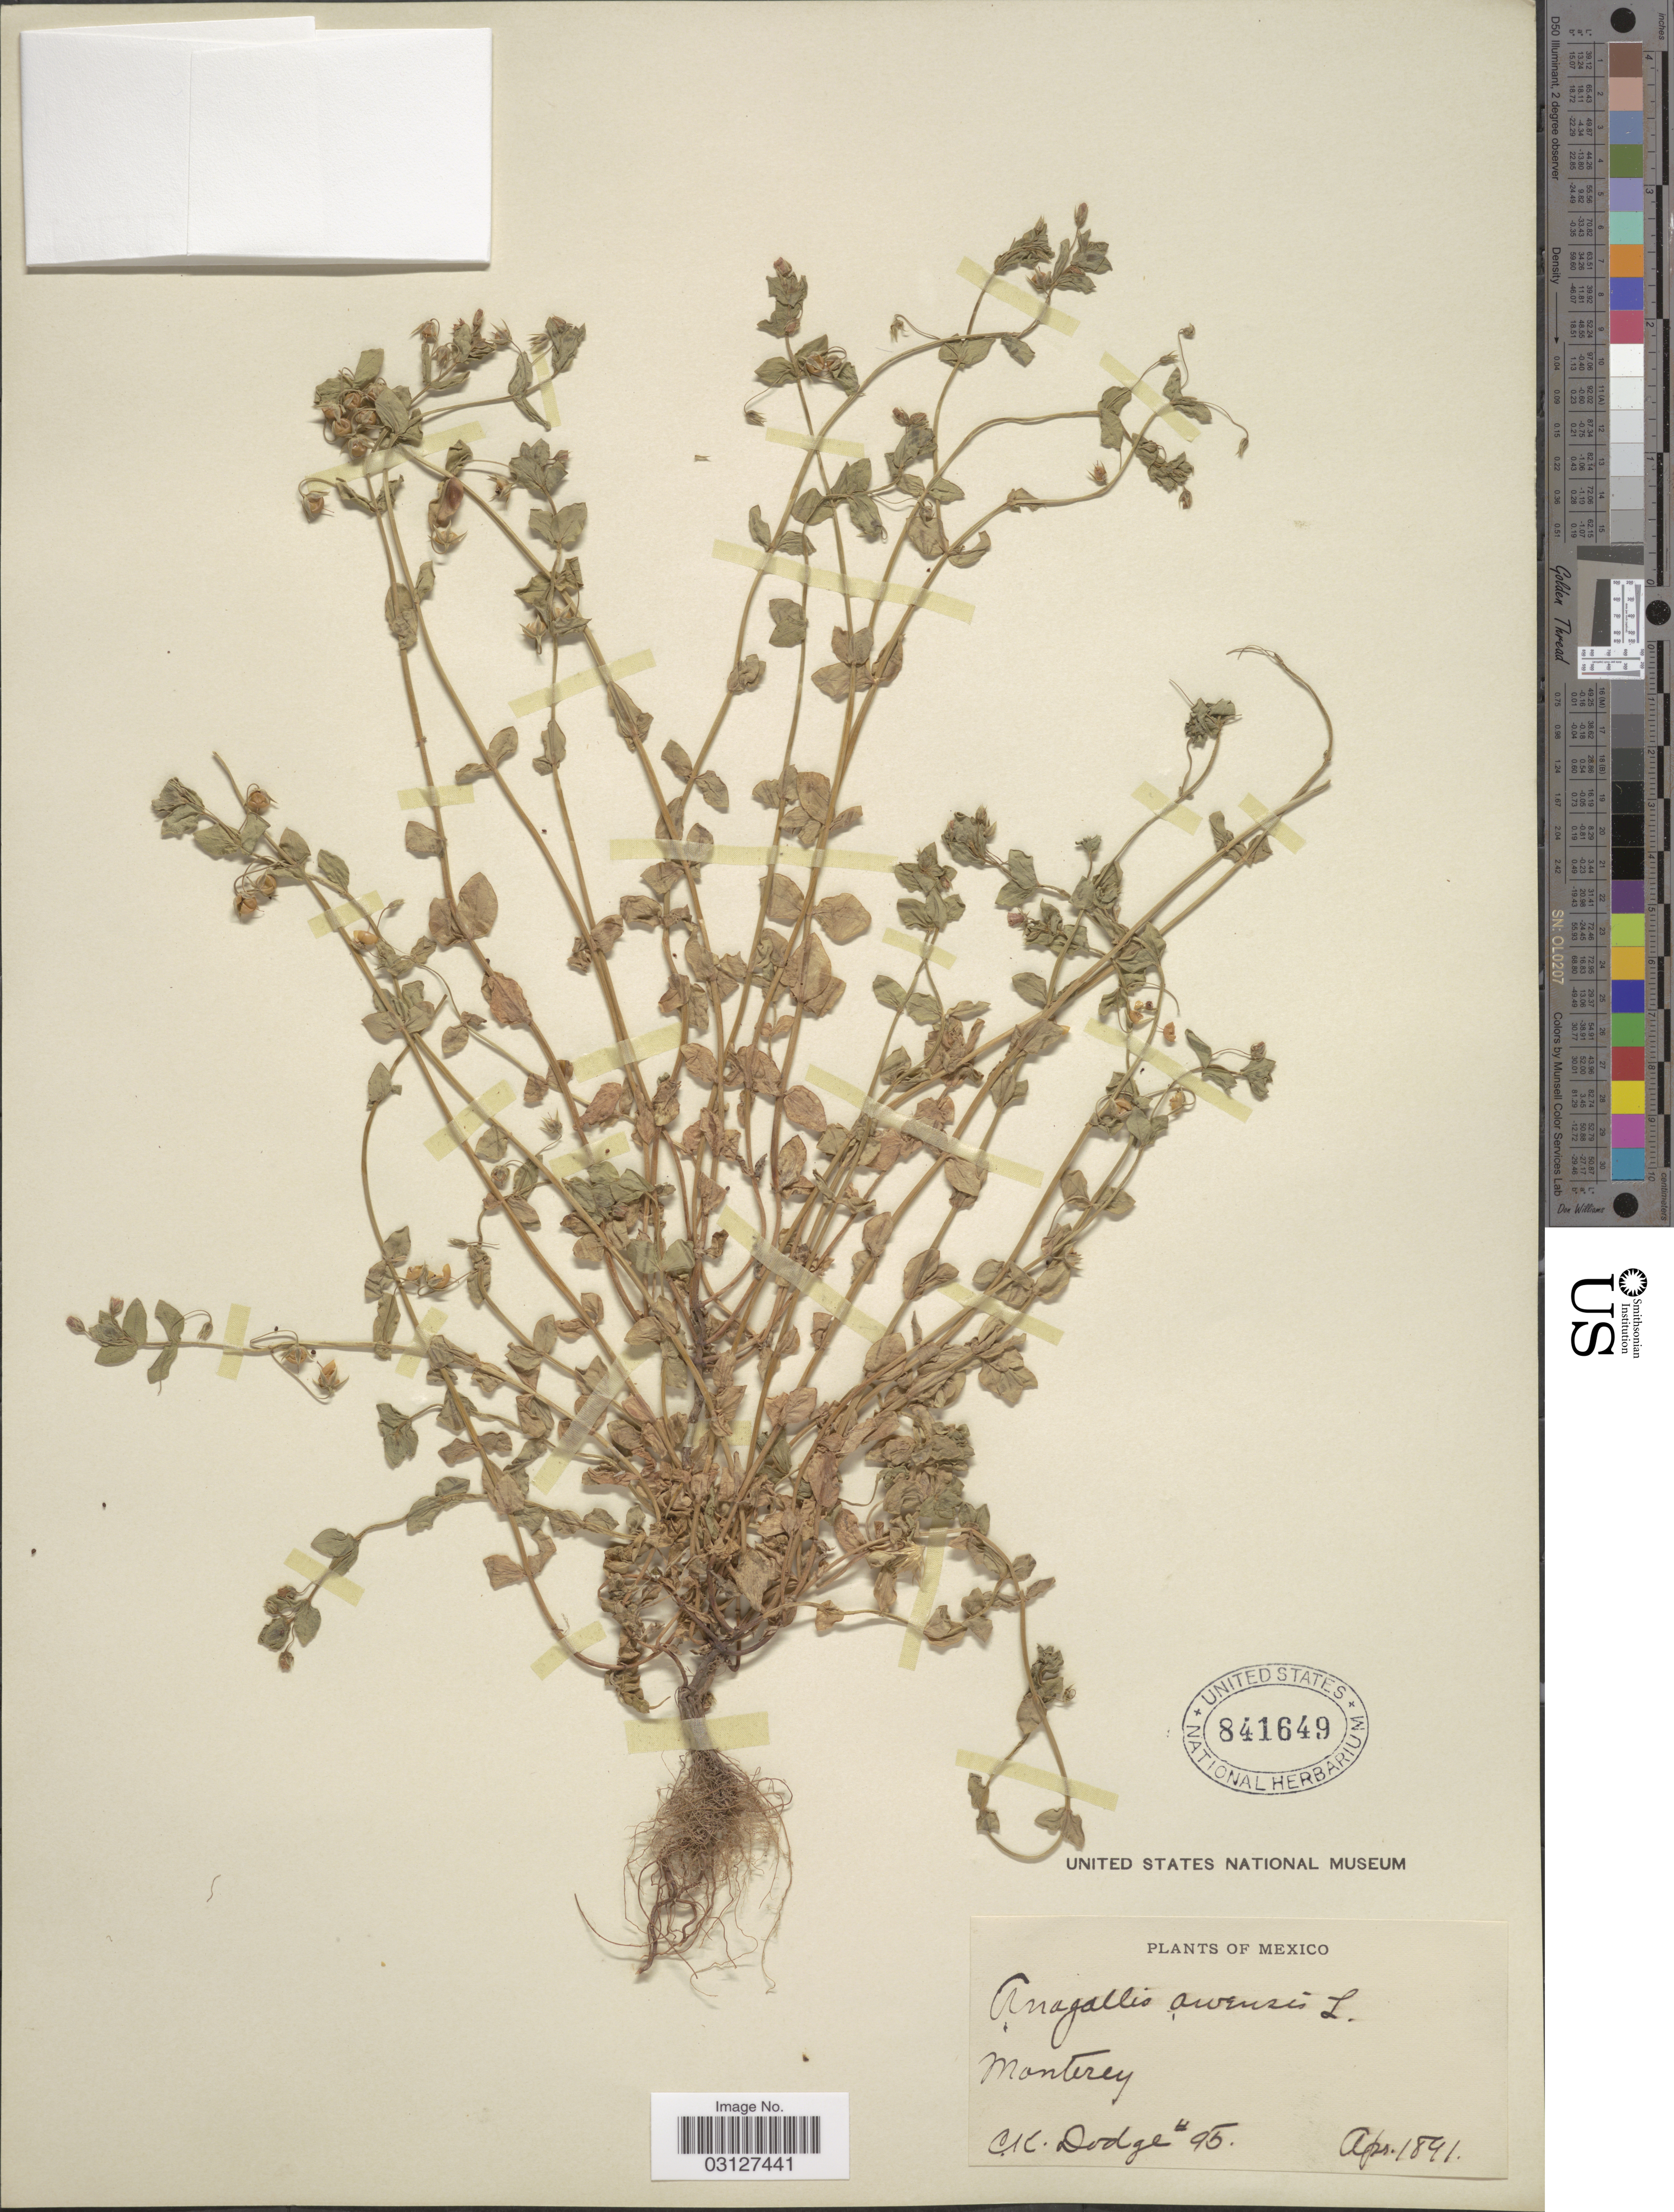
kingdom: Plantae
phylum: Tracheophyta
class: Magnoliopsida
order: Ericales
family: Primulaceae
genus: Anagallis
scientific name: Anagallis arvensis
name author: L.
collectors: C. Dodge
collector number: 95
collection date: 1891-04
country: Mexico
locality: Monterey.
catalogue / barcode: US 841649